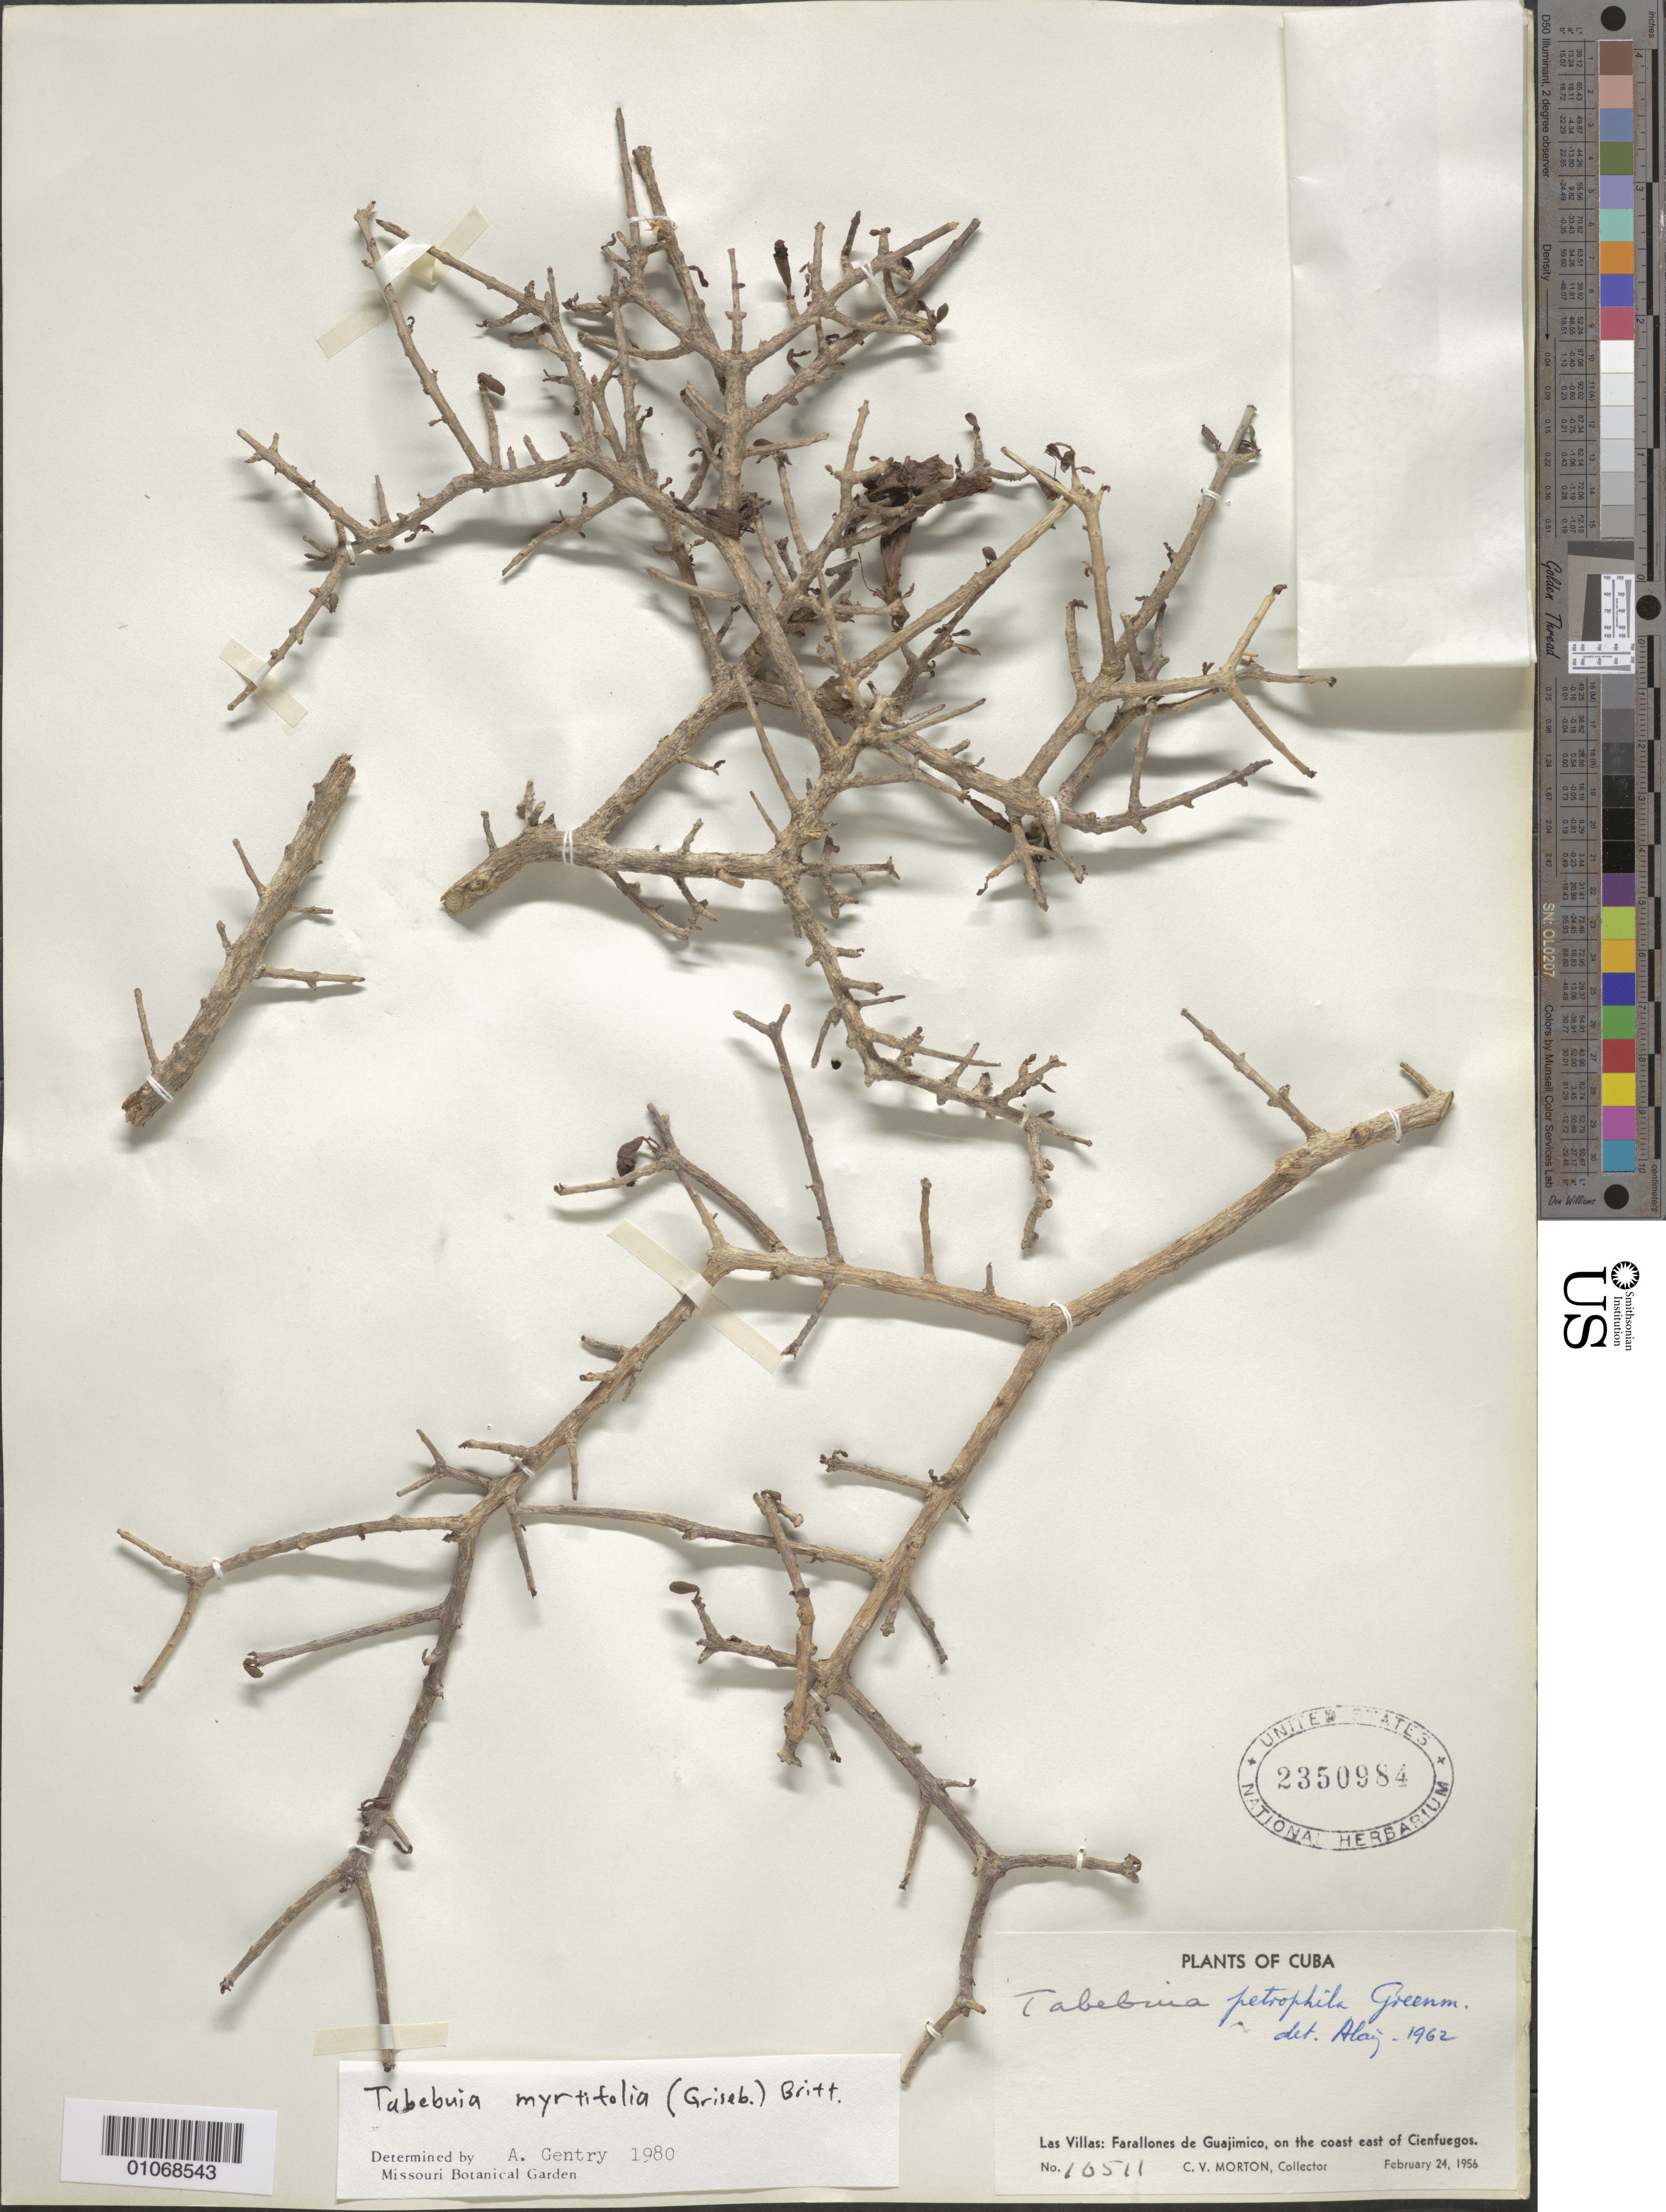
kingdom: Plantae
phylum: Tracheophyta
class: Magnoliopsida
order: Lamiales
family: Bignoniaceae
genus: Tabebuia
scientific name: Tabebuia myrtifolia var. myrtifolia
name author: (Griseb.) Britton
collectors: C. V. Morton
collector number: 10511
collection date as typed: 24 Feb 1956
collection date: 1956-02-24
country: Cuba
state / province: Las Villas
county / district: Cienfuegos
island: Cuba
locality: Cliffs of Guajimico, on the coast east of Cienfuegos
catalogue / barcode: US 2350984